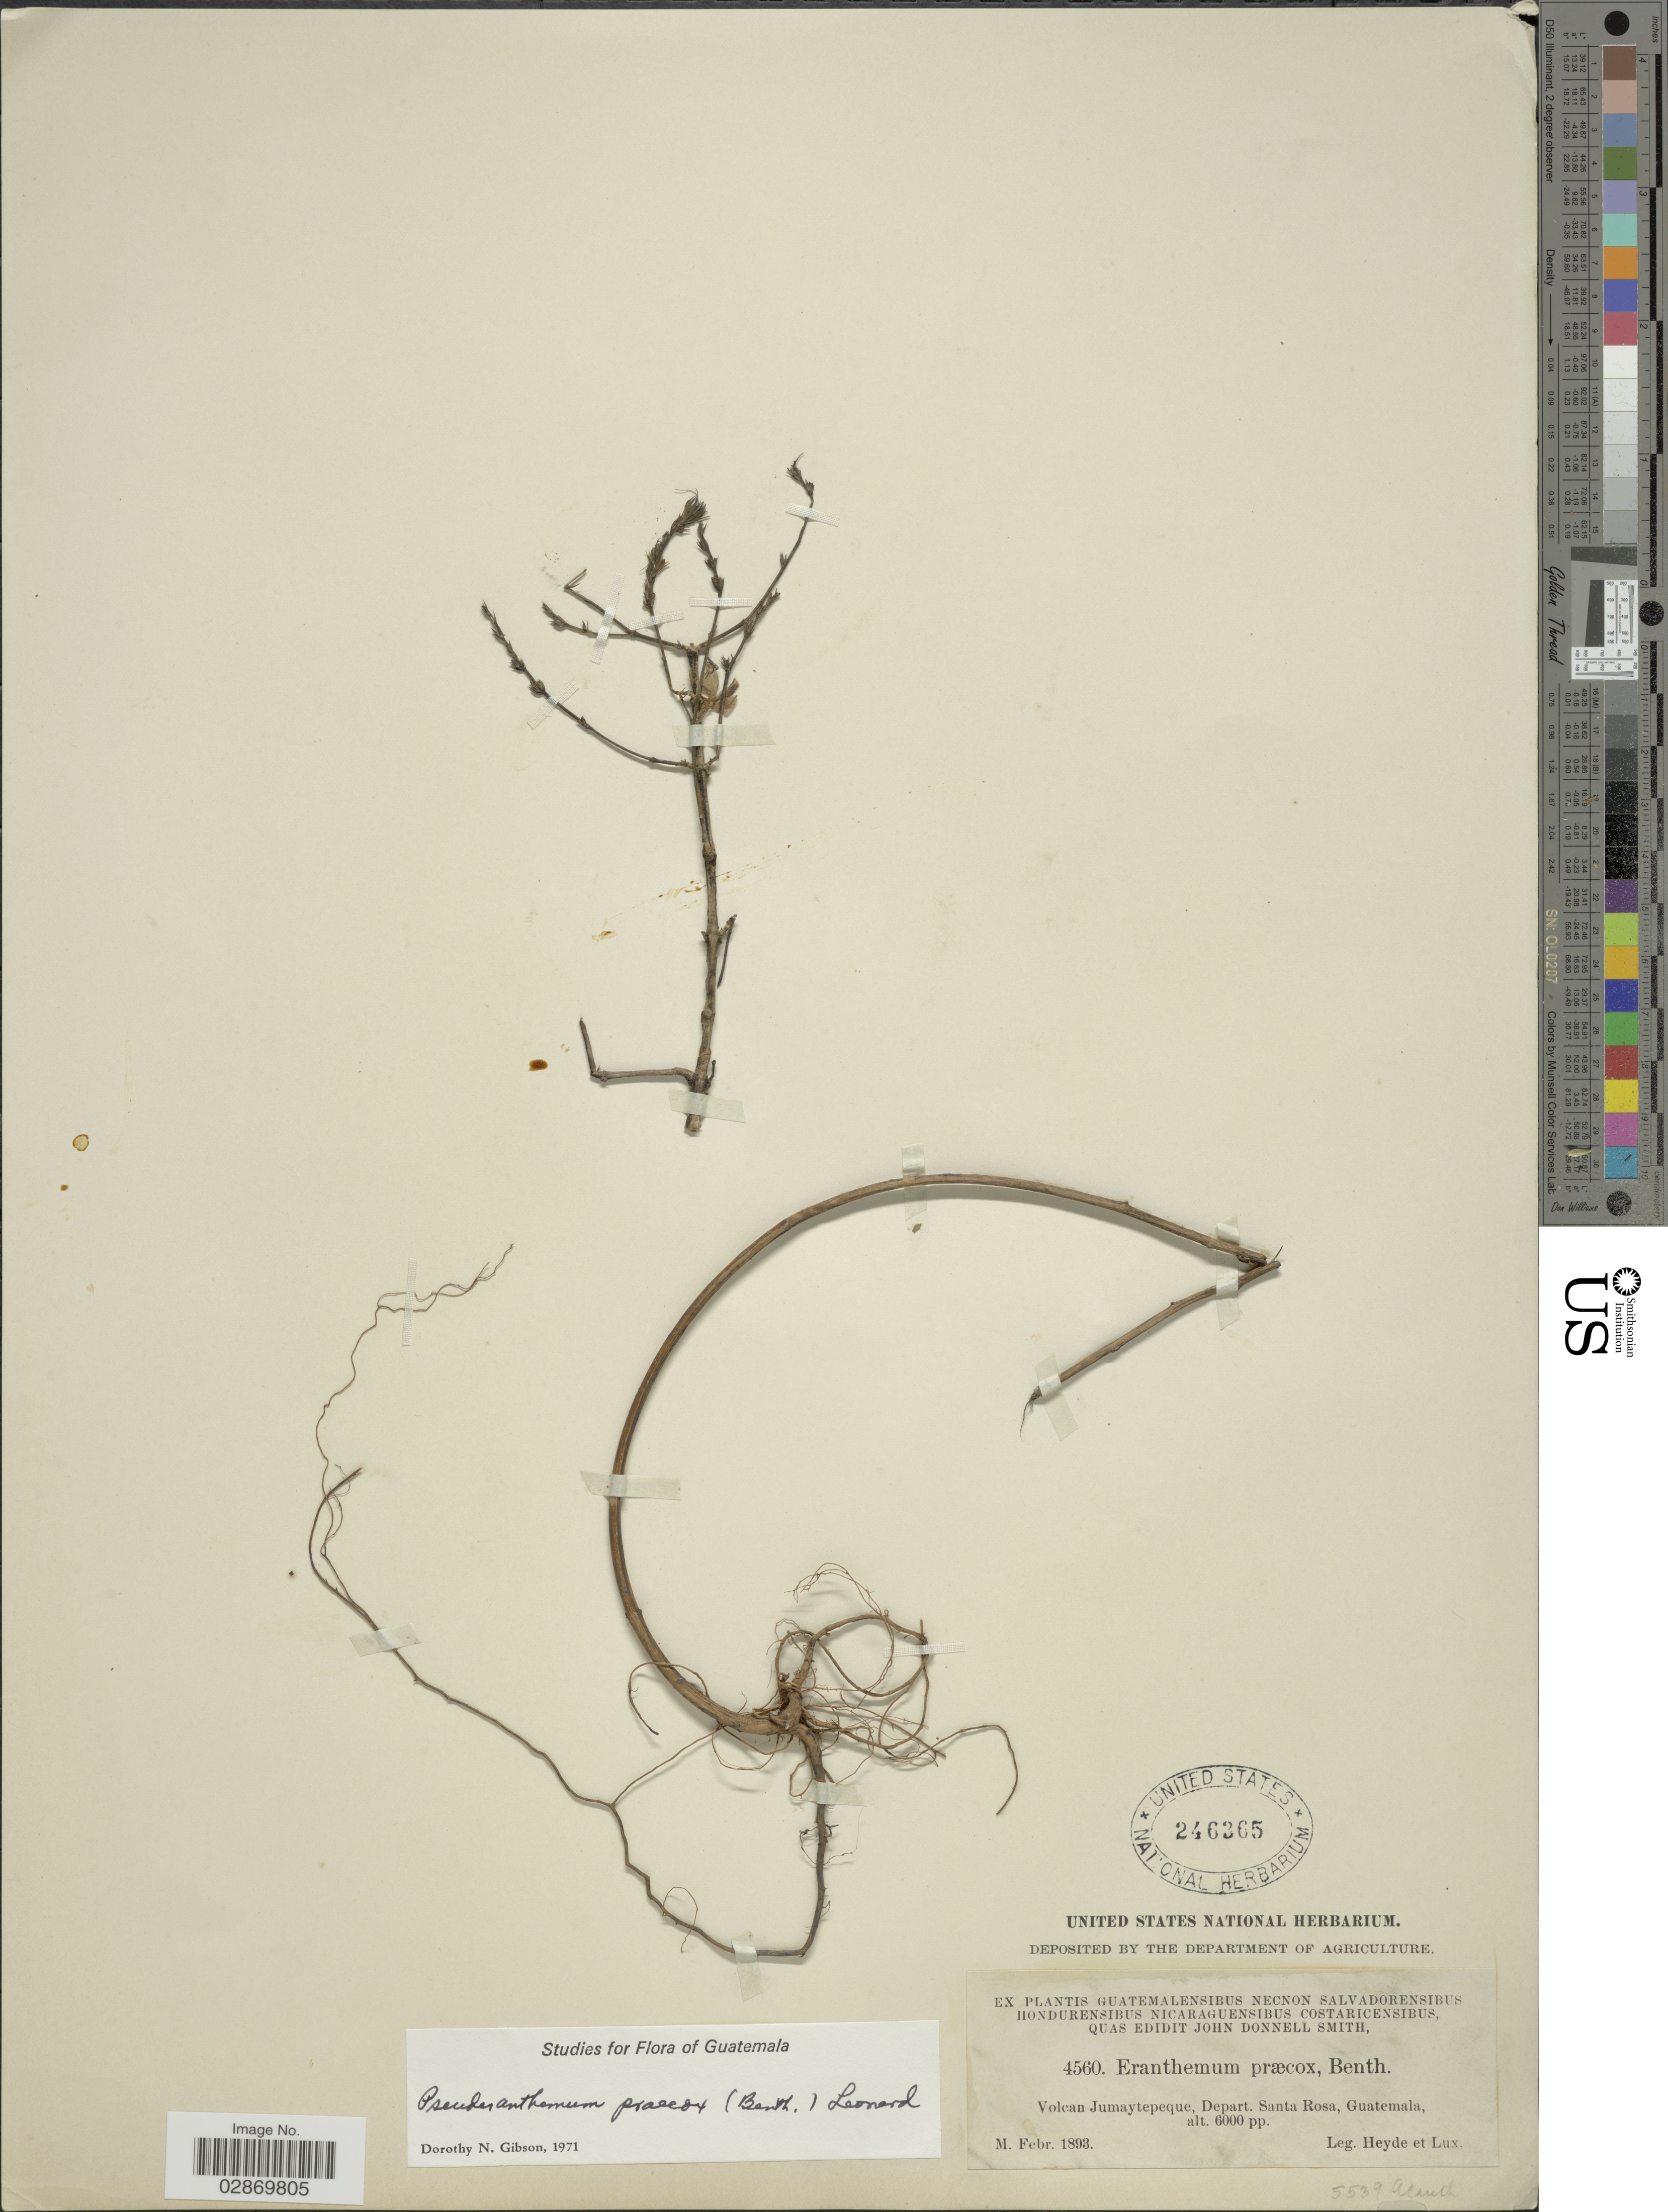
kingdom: Plantae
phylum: Tracheophyta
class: Magnoliopsida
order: Lamiales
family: Acanthaceae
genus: Pseuderanthemum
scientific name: Pseuderanthemum praecox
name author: (Benth.) Leonard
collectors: Heyde & Lux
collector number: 4560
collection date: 1893-02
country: Guatemala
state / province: Santa Rosa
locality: Volcan Jumaytepeque, Depart. Santa Rosa.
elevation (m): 1829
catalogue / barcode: US 246365